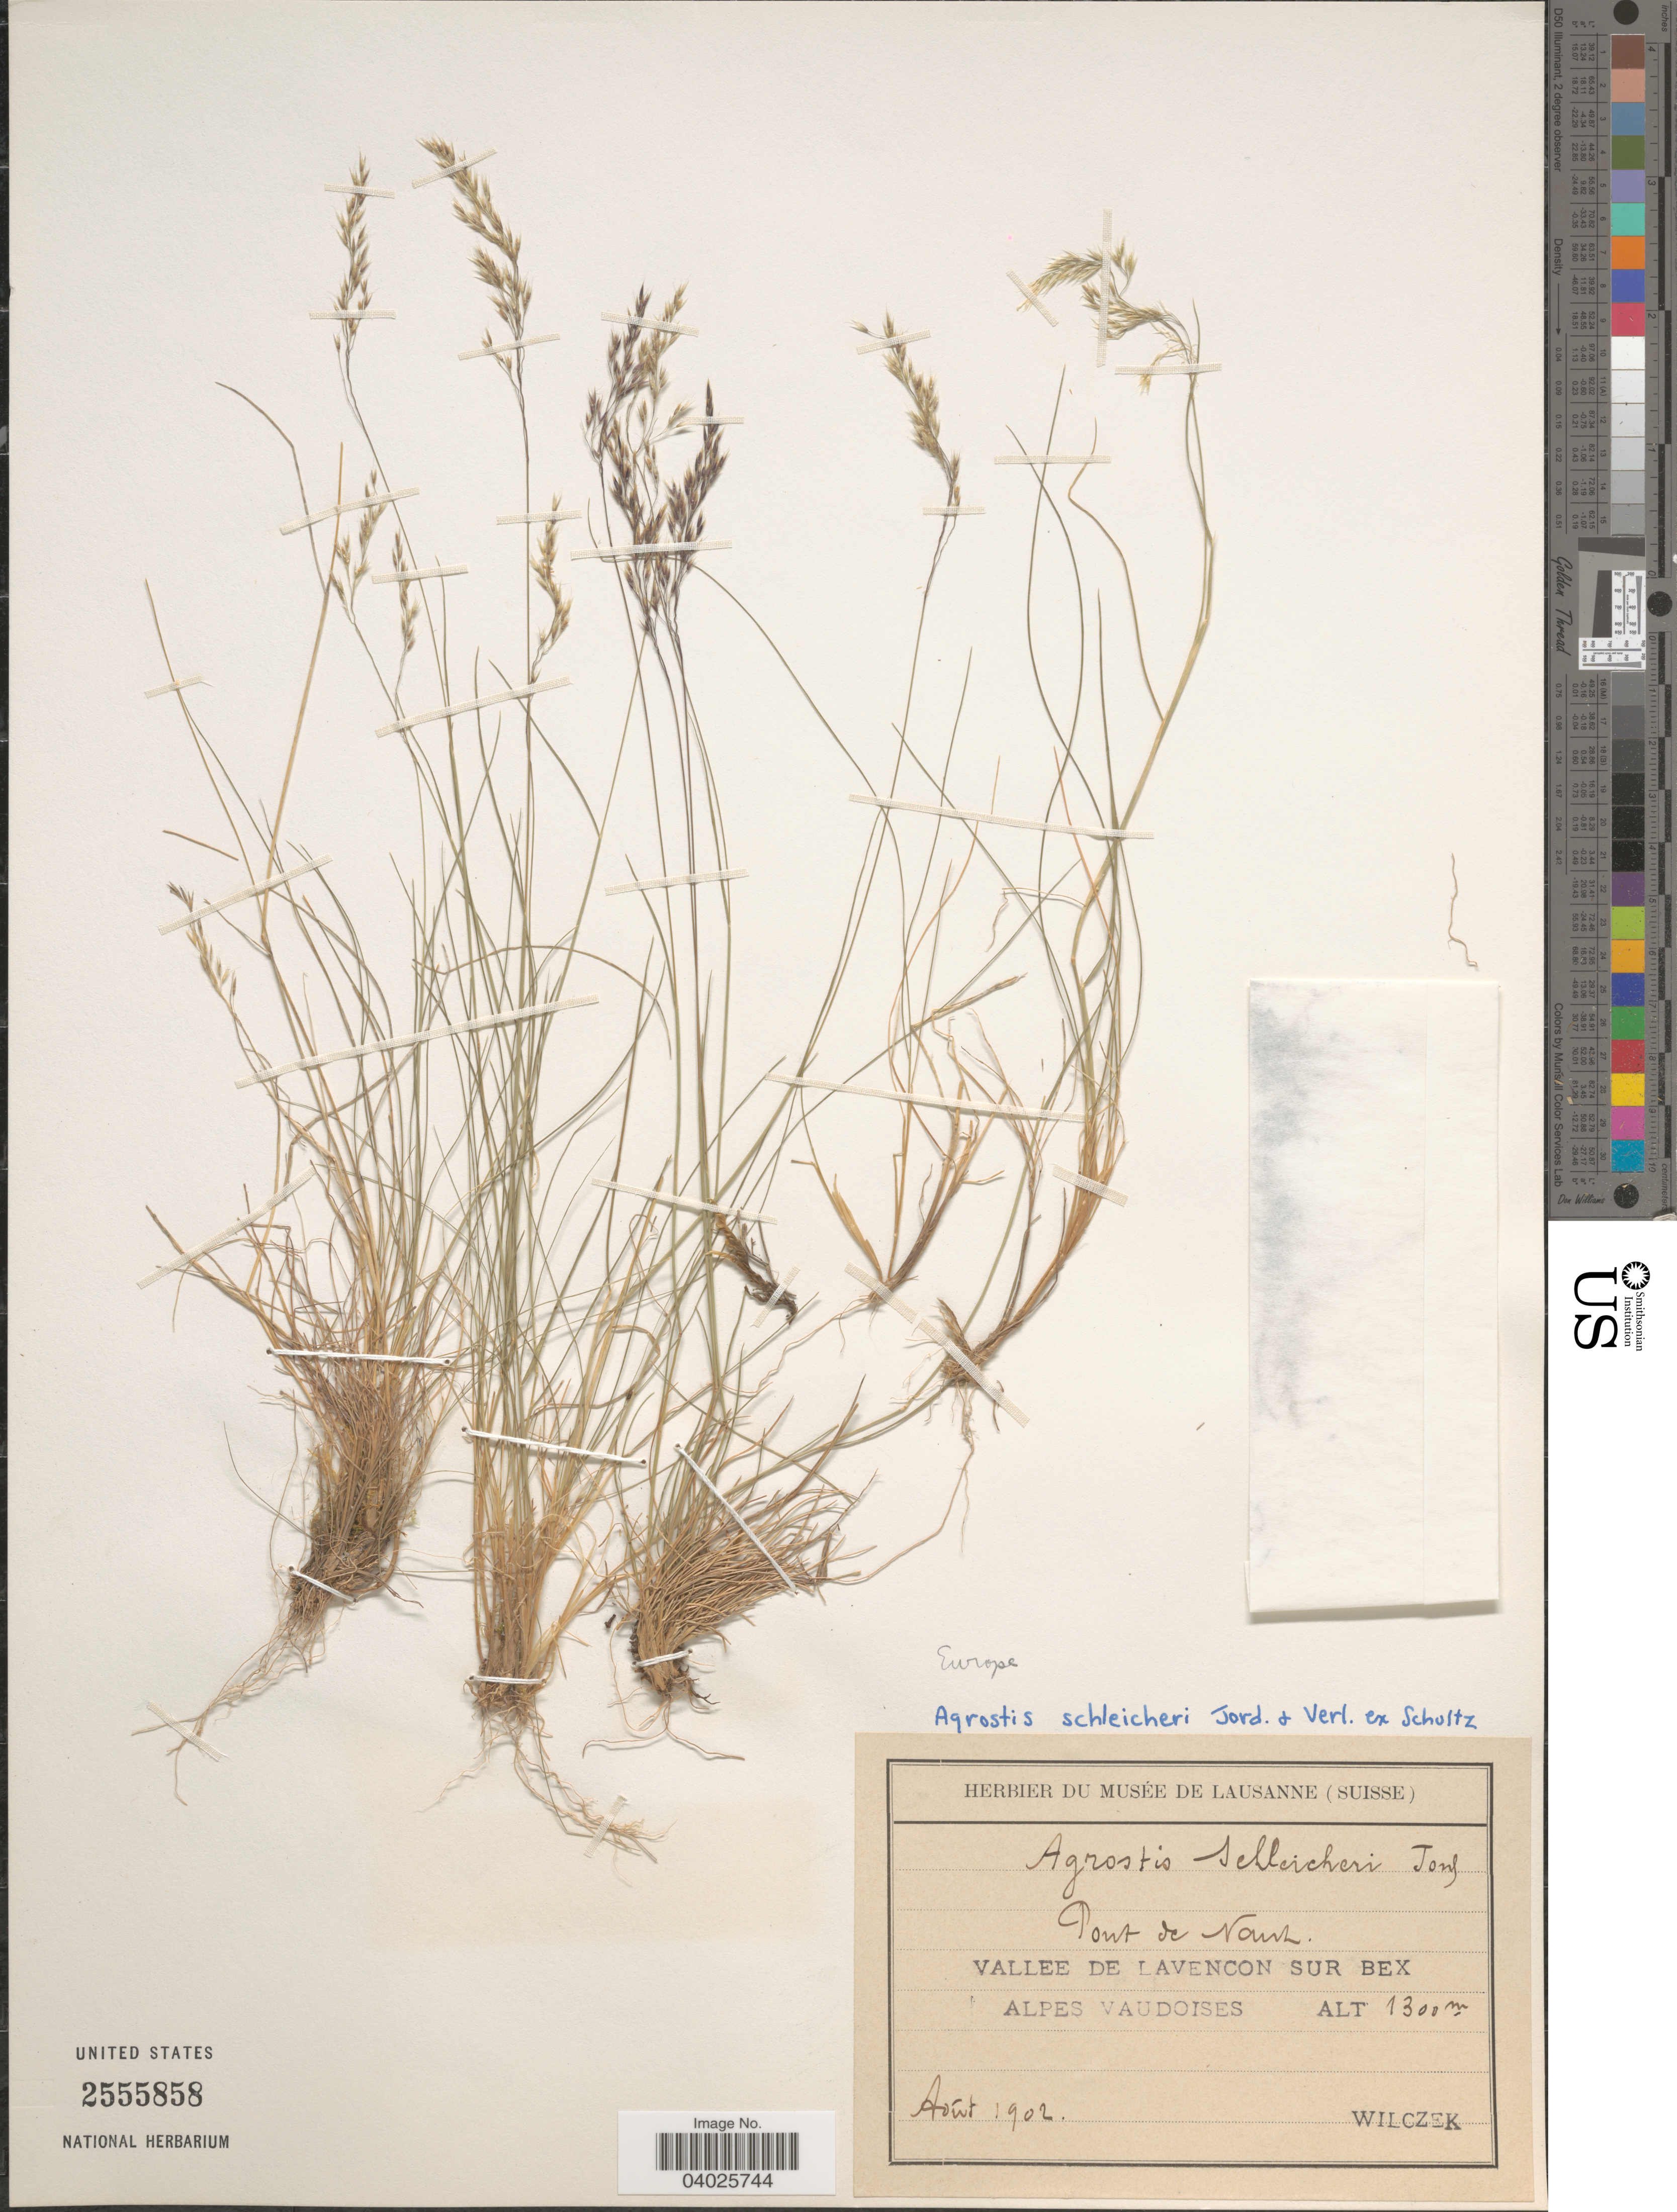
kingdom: Plantae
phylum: Tracheophyta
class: Liliopsida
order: Poales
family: Poaceae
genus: Alpagrostis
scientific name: Alpagrostis schleicheri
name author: (Jord. & Verl.) P.M. Peterson et al.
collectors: Wilczek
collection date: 1902-08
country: Switzerland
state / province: Vaud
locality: Pont de Vaud. Vallee de Lavencon Sur Bex Alpes Vaudoises.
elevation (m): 1300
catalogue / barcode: US 2555858